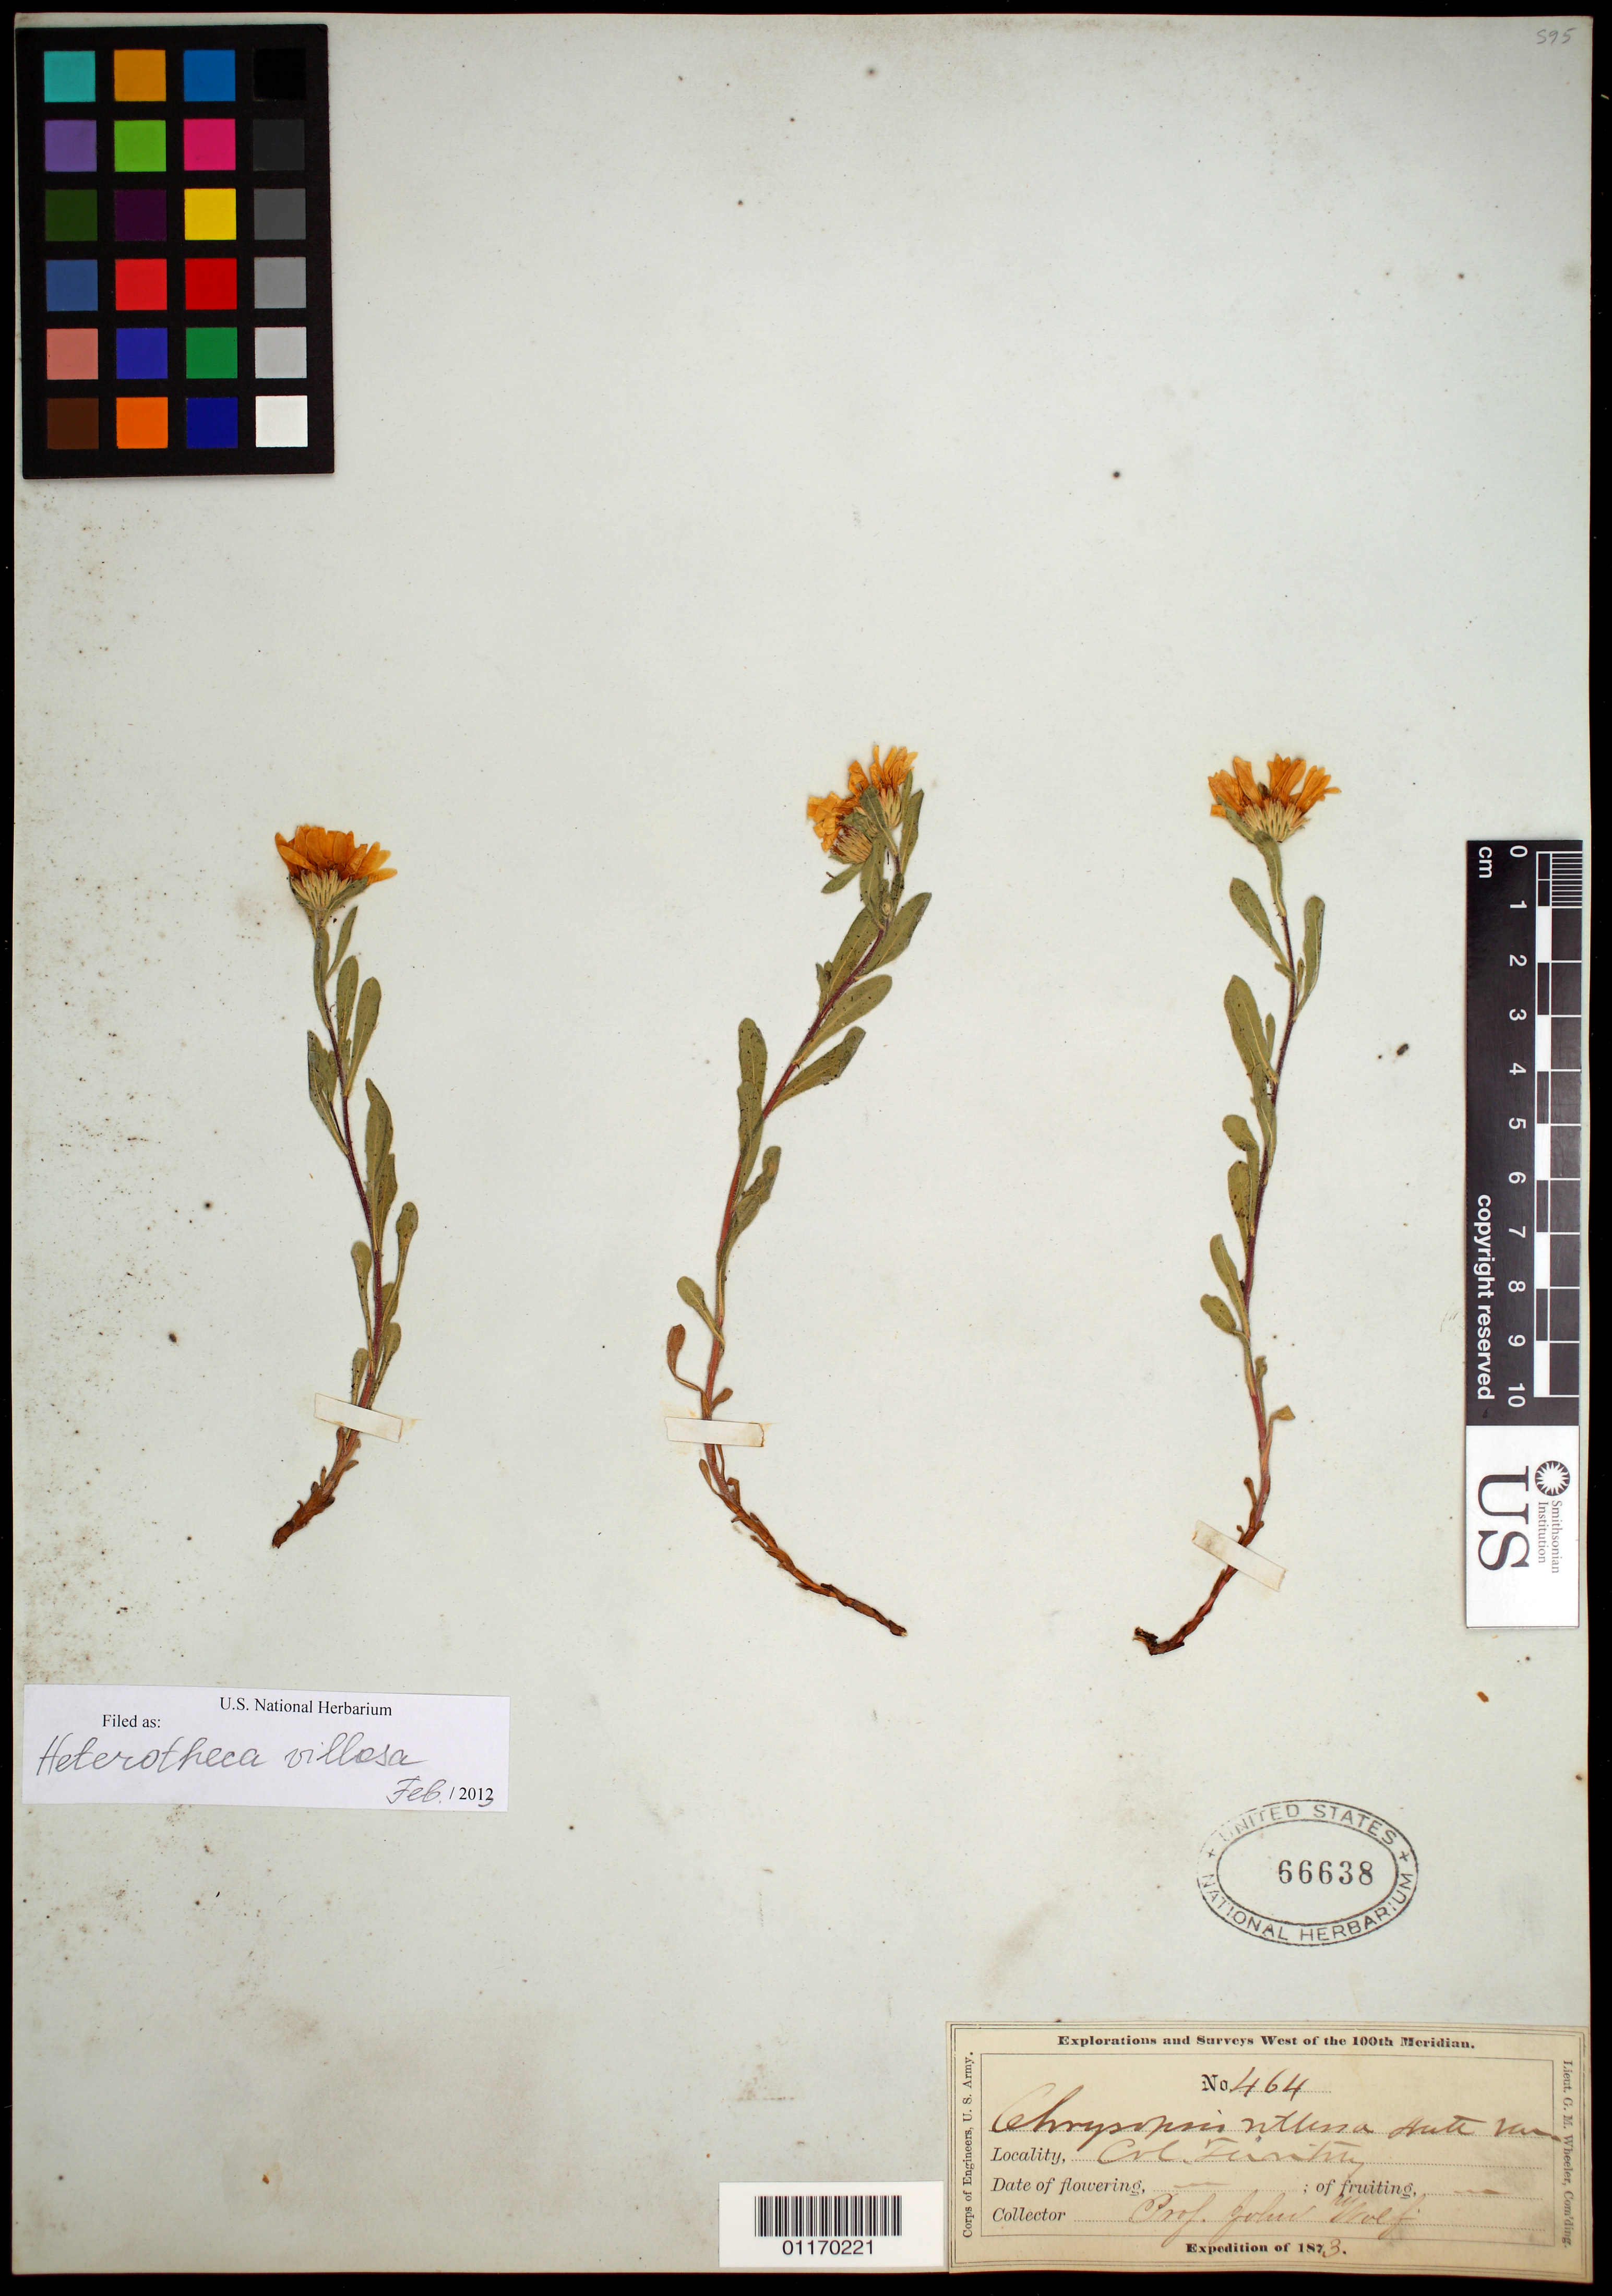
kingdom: Plantae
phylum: Tracheophyta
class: Magnoliopsida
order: Asterales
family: Asteraceae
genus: Heterotheca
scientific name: Heterotheca villosa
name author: (Pursh) Shinners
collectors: J. Wolf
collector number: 464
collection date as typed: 1873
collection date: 1873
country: United States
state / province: Colorado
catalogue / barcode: US 66638